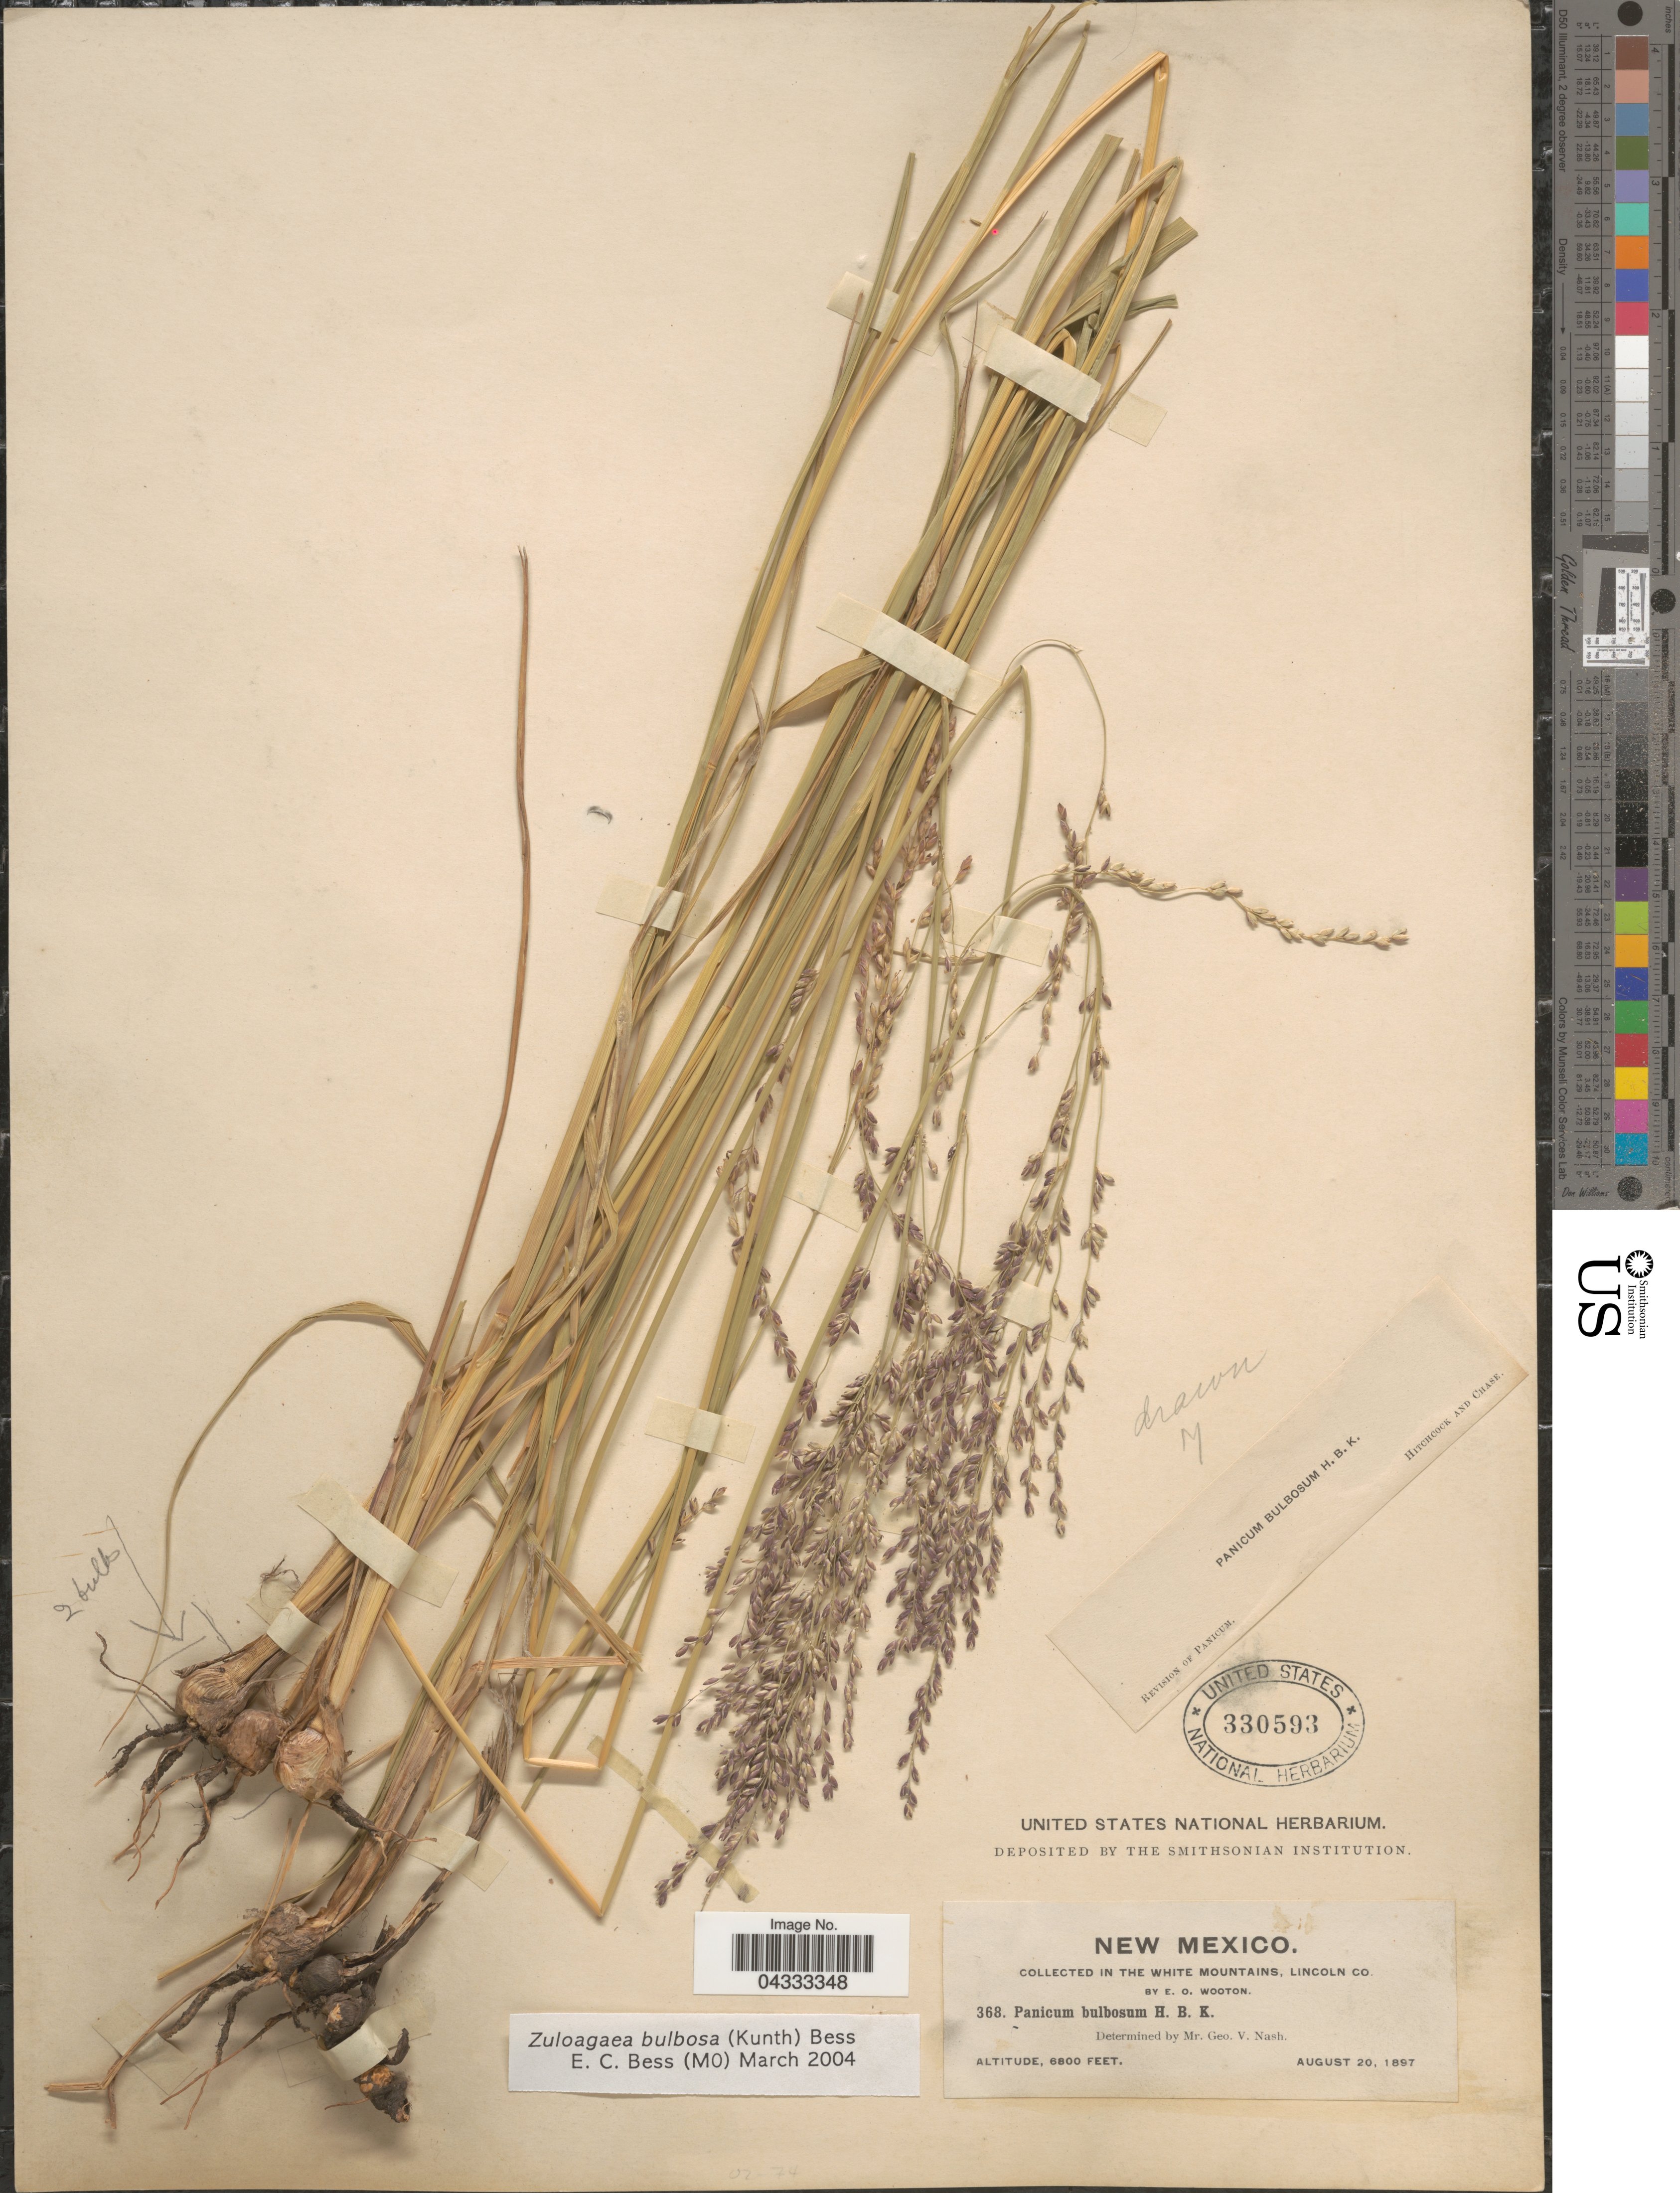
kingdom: Plantae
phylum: Tracheophyta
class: Liliopsida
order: Poales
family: Poaceae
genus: Zuloagaea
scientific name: Zuloagaea bulbosa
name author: (Kunth) E. Bess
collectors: E. O. Wooton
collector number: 368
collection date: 1897-08-20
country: United States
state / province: New Mexico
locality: In The White Mountains, Lincoln Co.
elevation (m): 2073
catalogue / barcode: US 330593